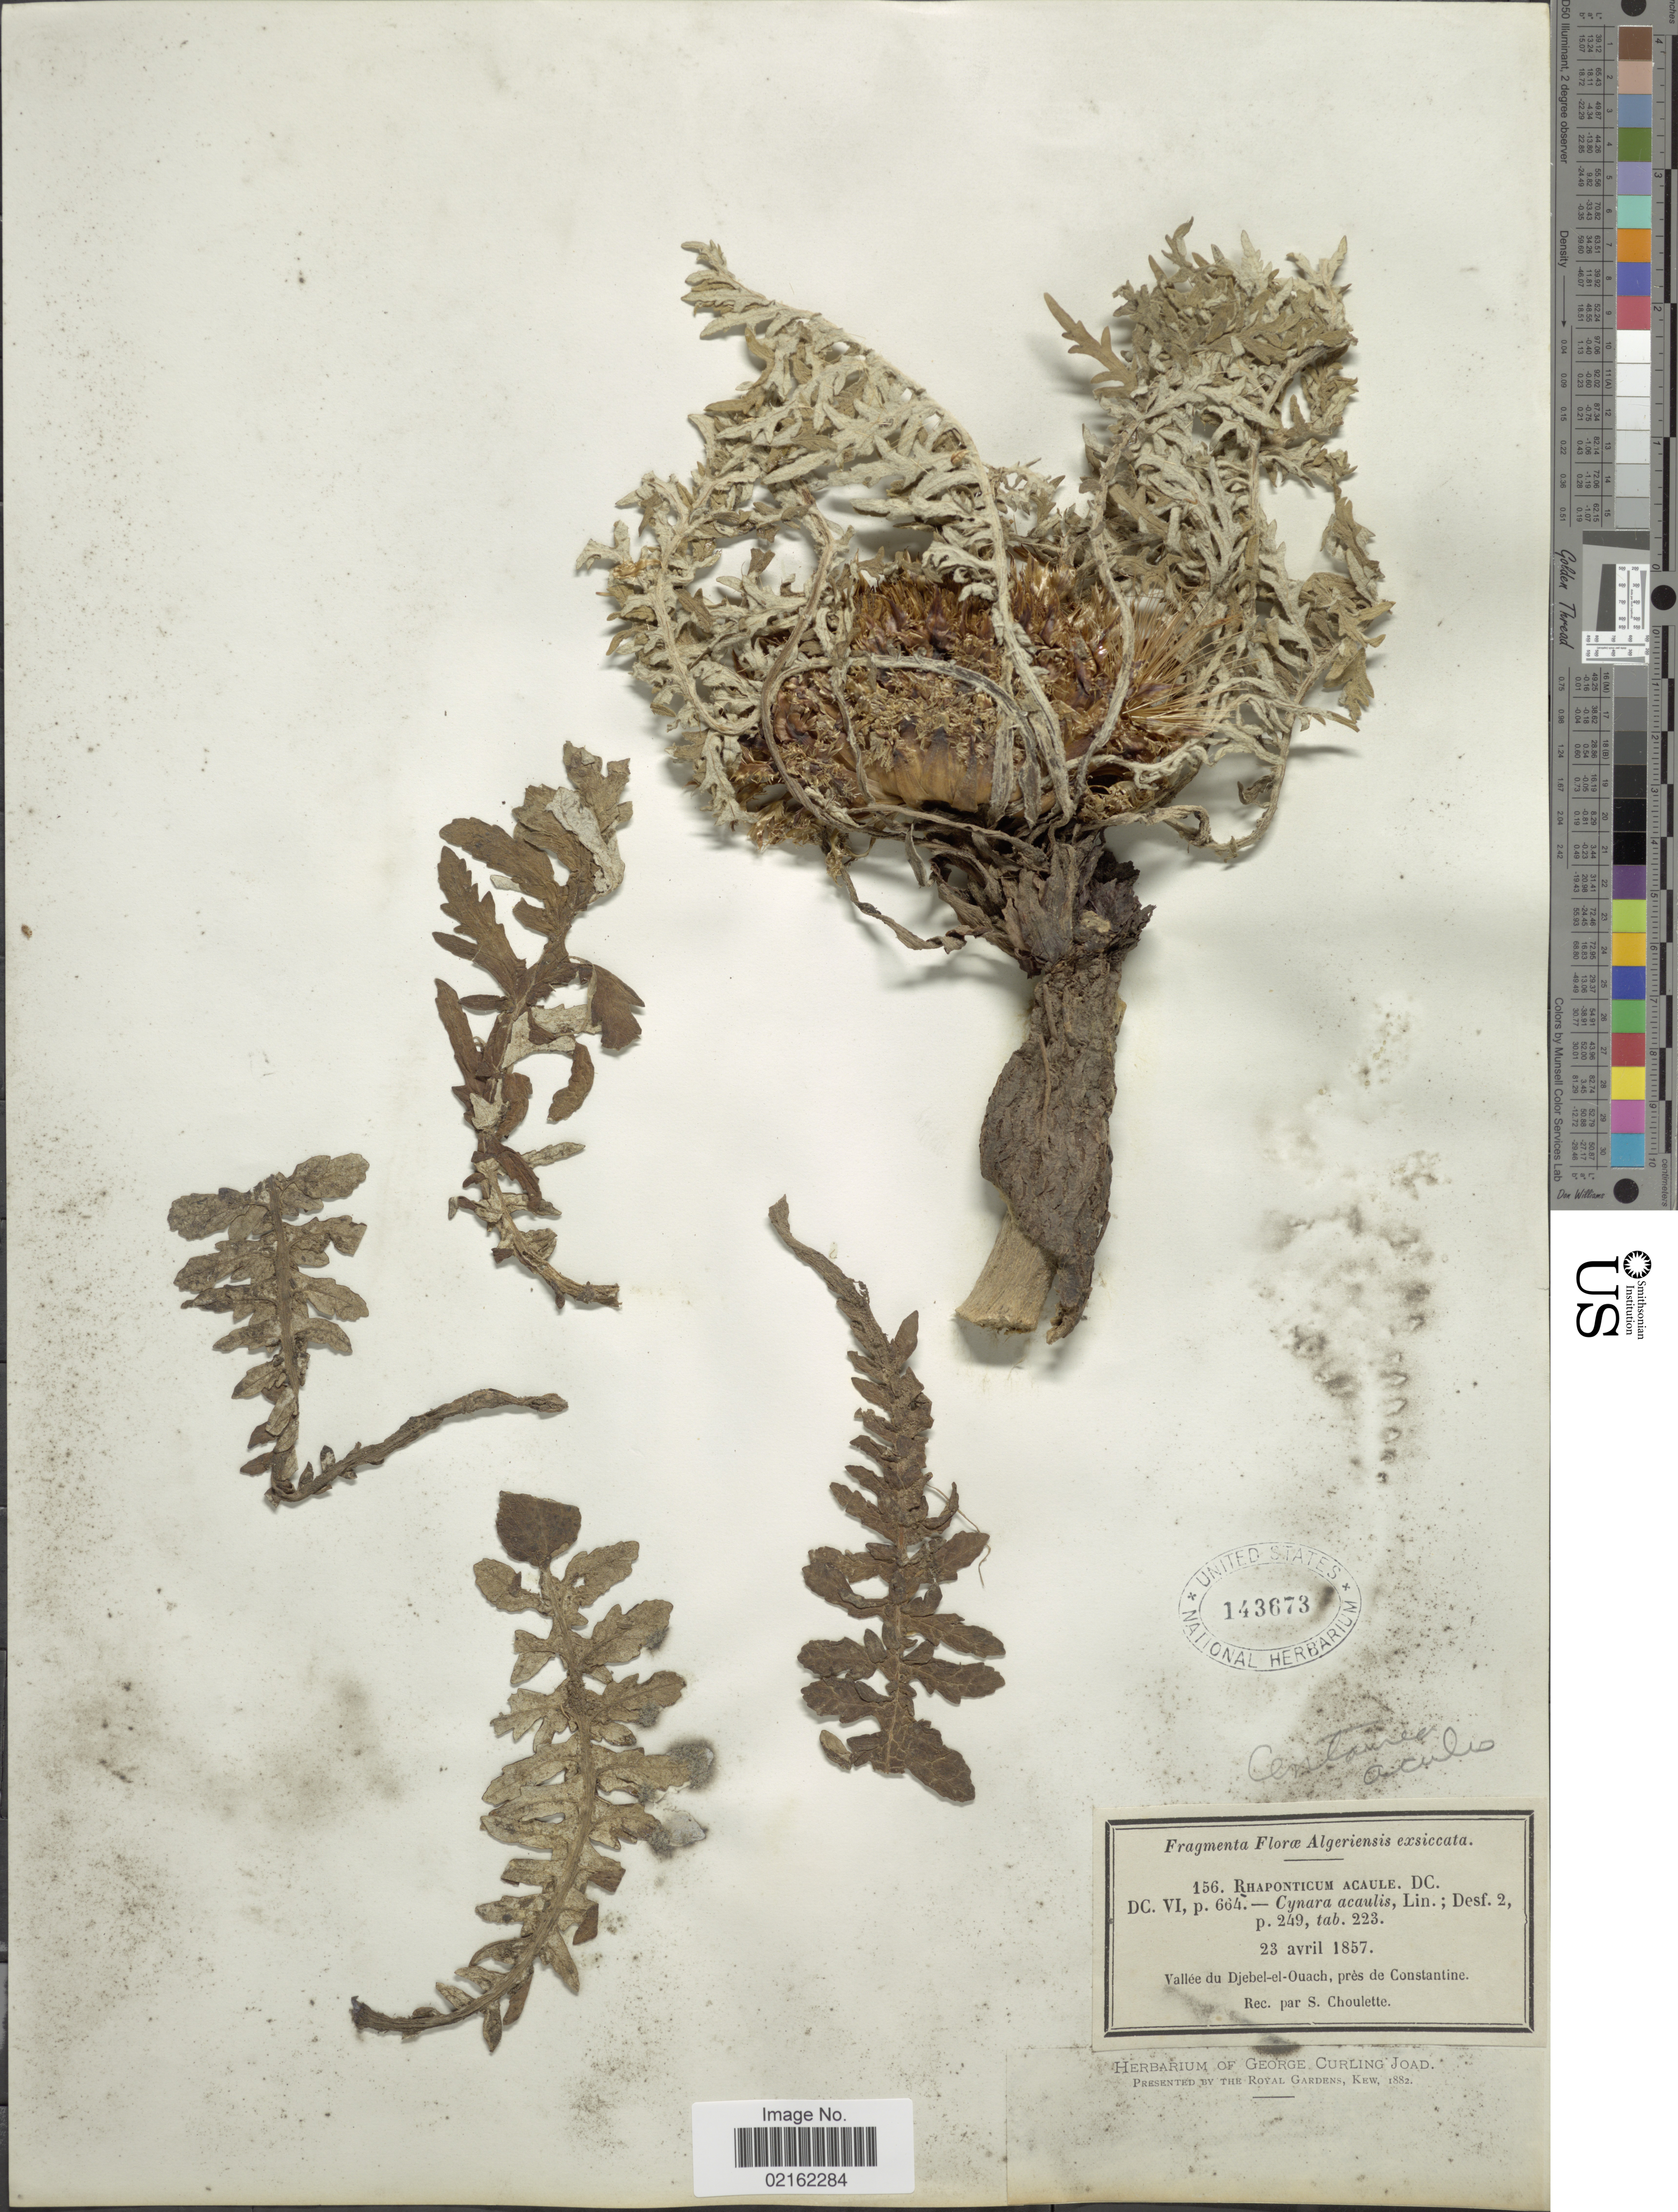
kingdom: Plantae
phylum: Tracheophyta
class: Magnoliopsida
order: Asterales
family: Asteraceae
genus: Centaurea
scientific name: Centaurea acaulis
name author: L.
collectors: ex herb. George Curling Joad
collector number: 156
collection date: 1857-04-23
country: Algeria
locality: Vallee du Djebel-el-Ouach, pres de Constantine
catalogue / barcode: US 143673